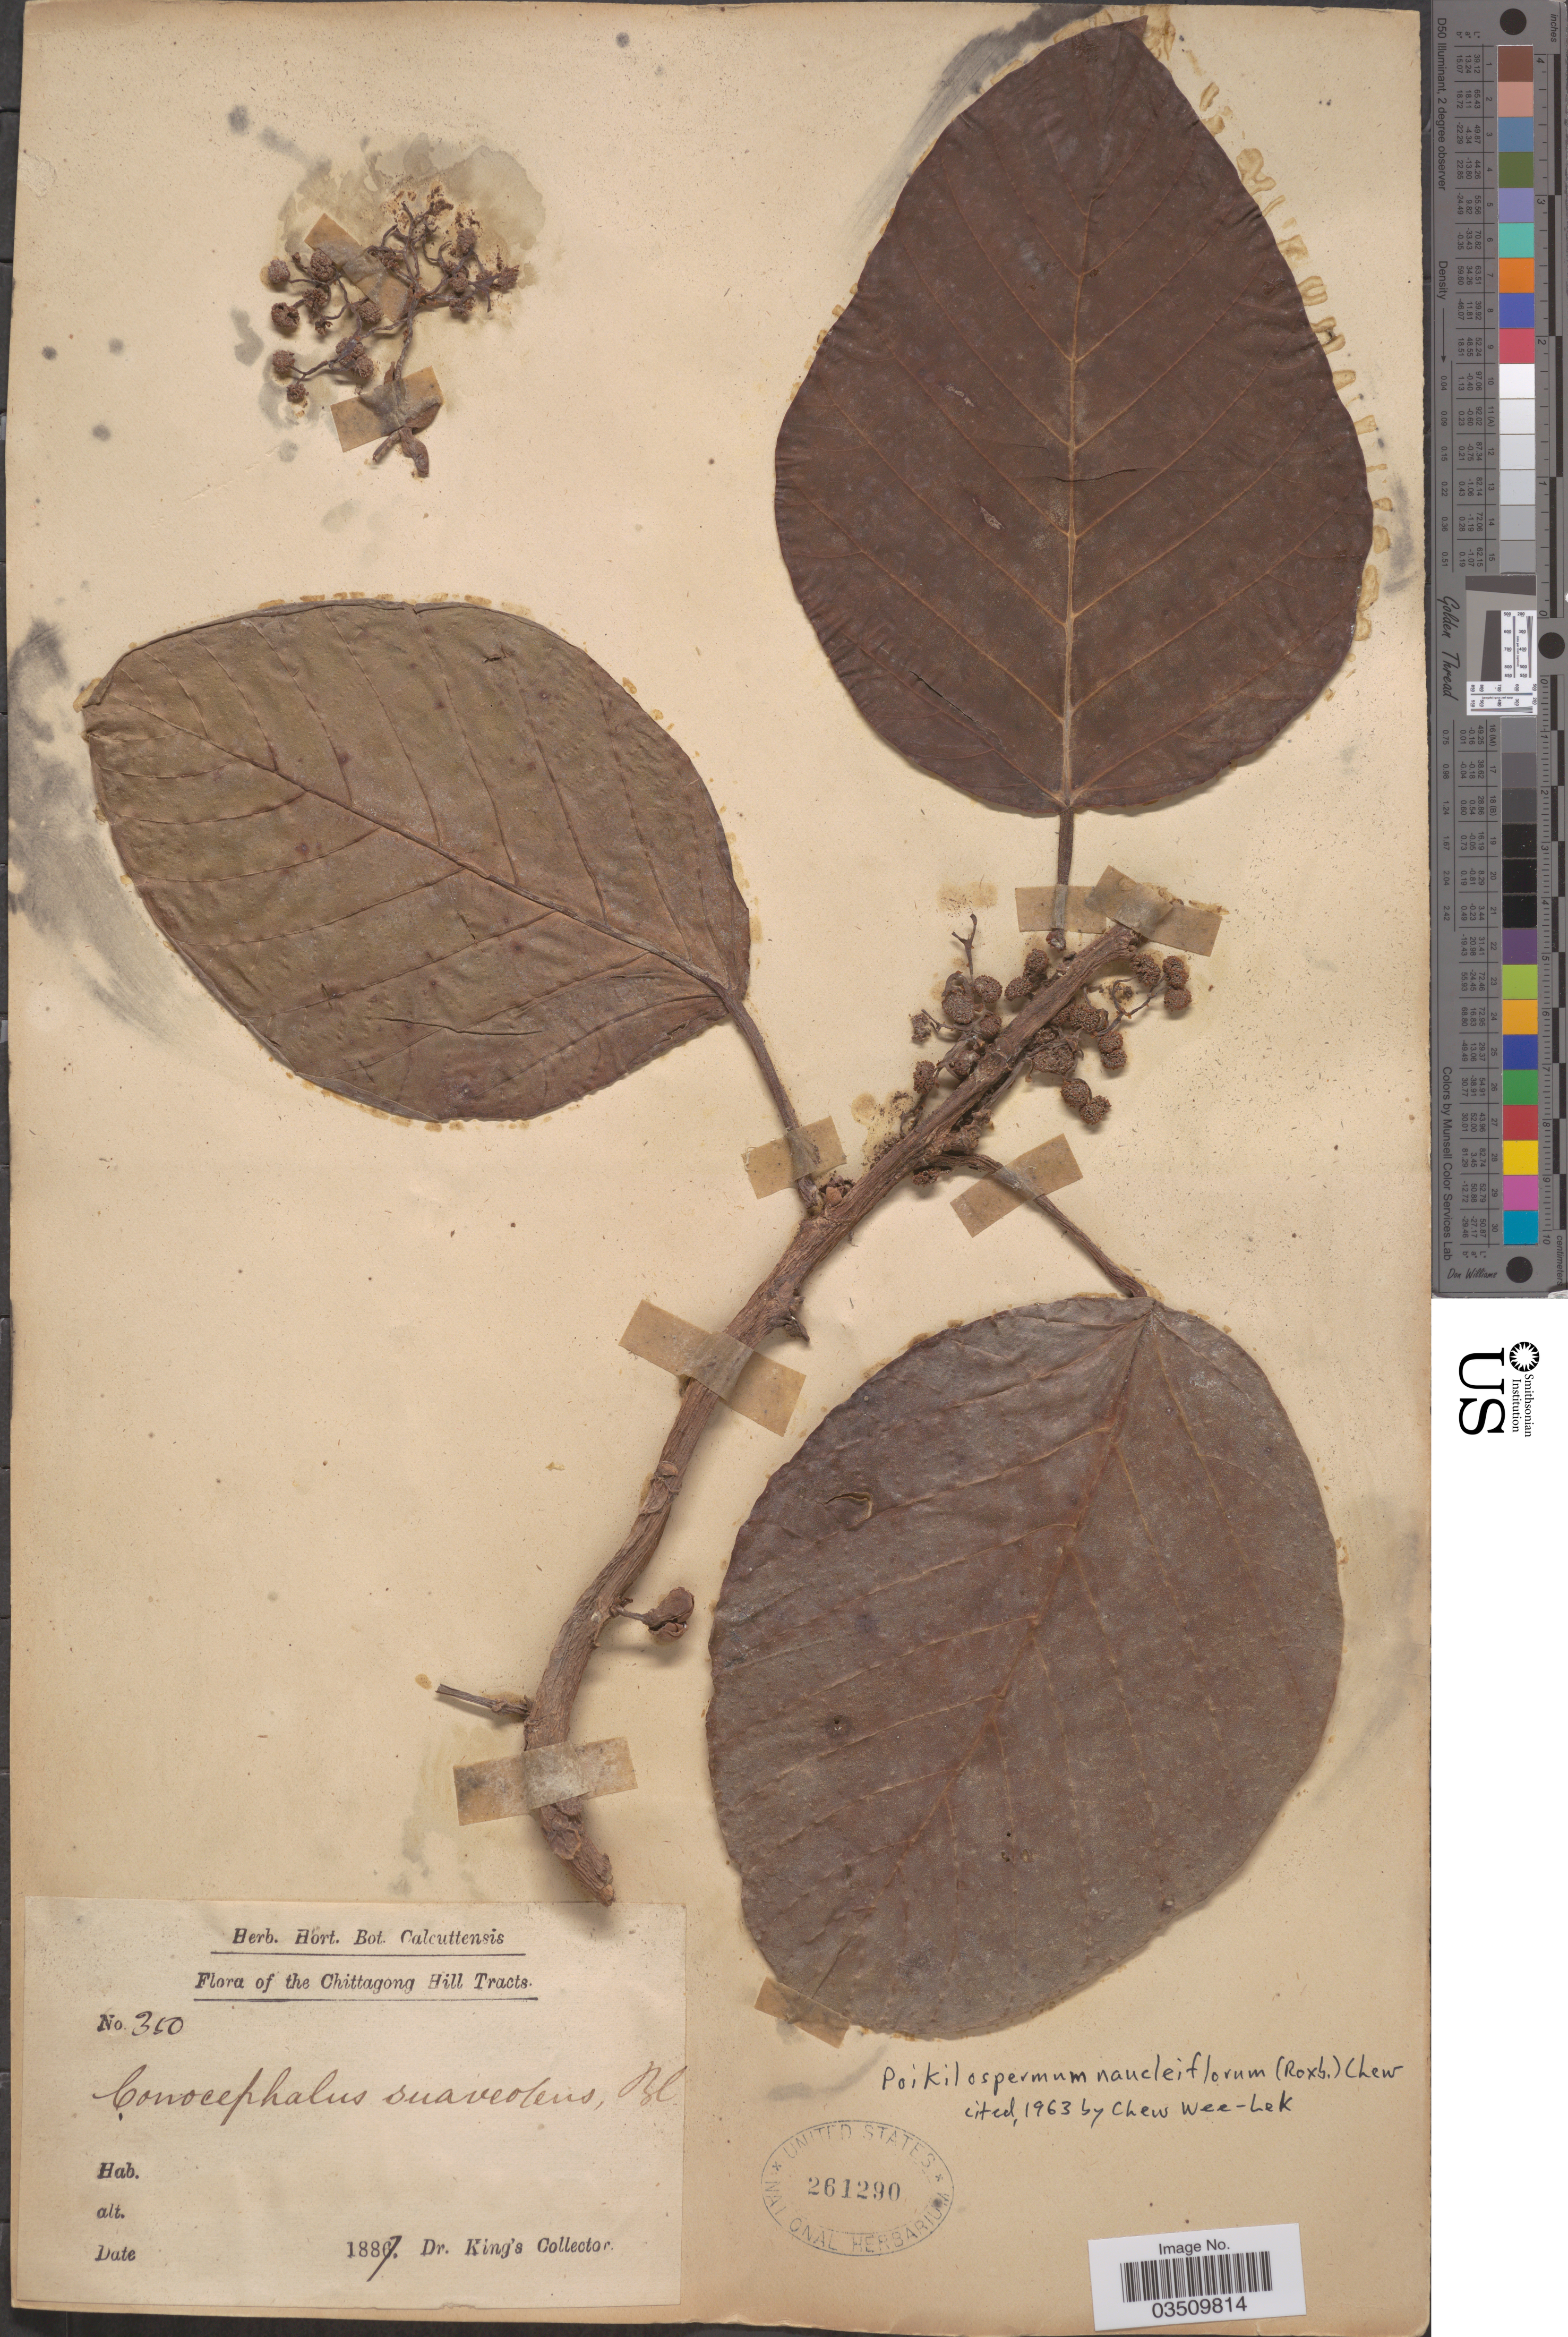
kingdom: Plantae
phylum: Tracheophyta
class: Magnoliopsida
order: Rosales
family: Urticaceae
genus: Poikilospermum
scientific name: Poikilospermum naucleiflorum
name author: (Roxburgh ex Lindl.) Chew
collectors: Dr. King's collector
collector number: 350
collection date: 1887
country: Bangladesh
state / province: Chittagong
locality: Chittagong Hill Tracts.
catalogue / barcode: US 261290